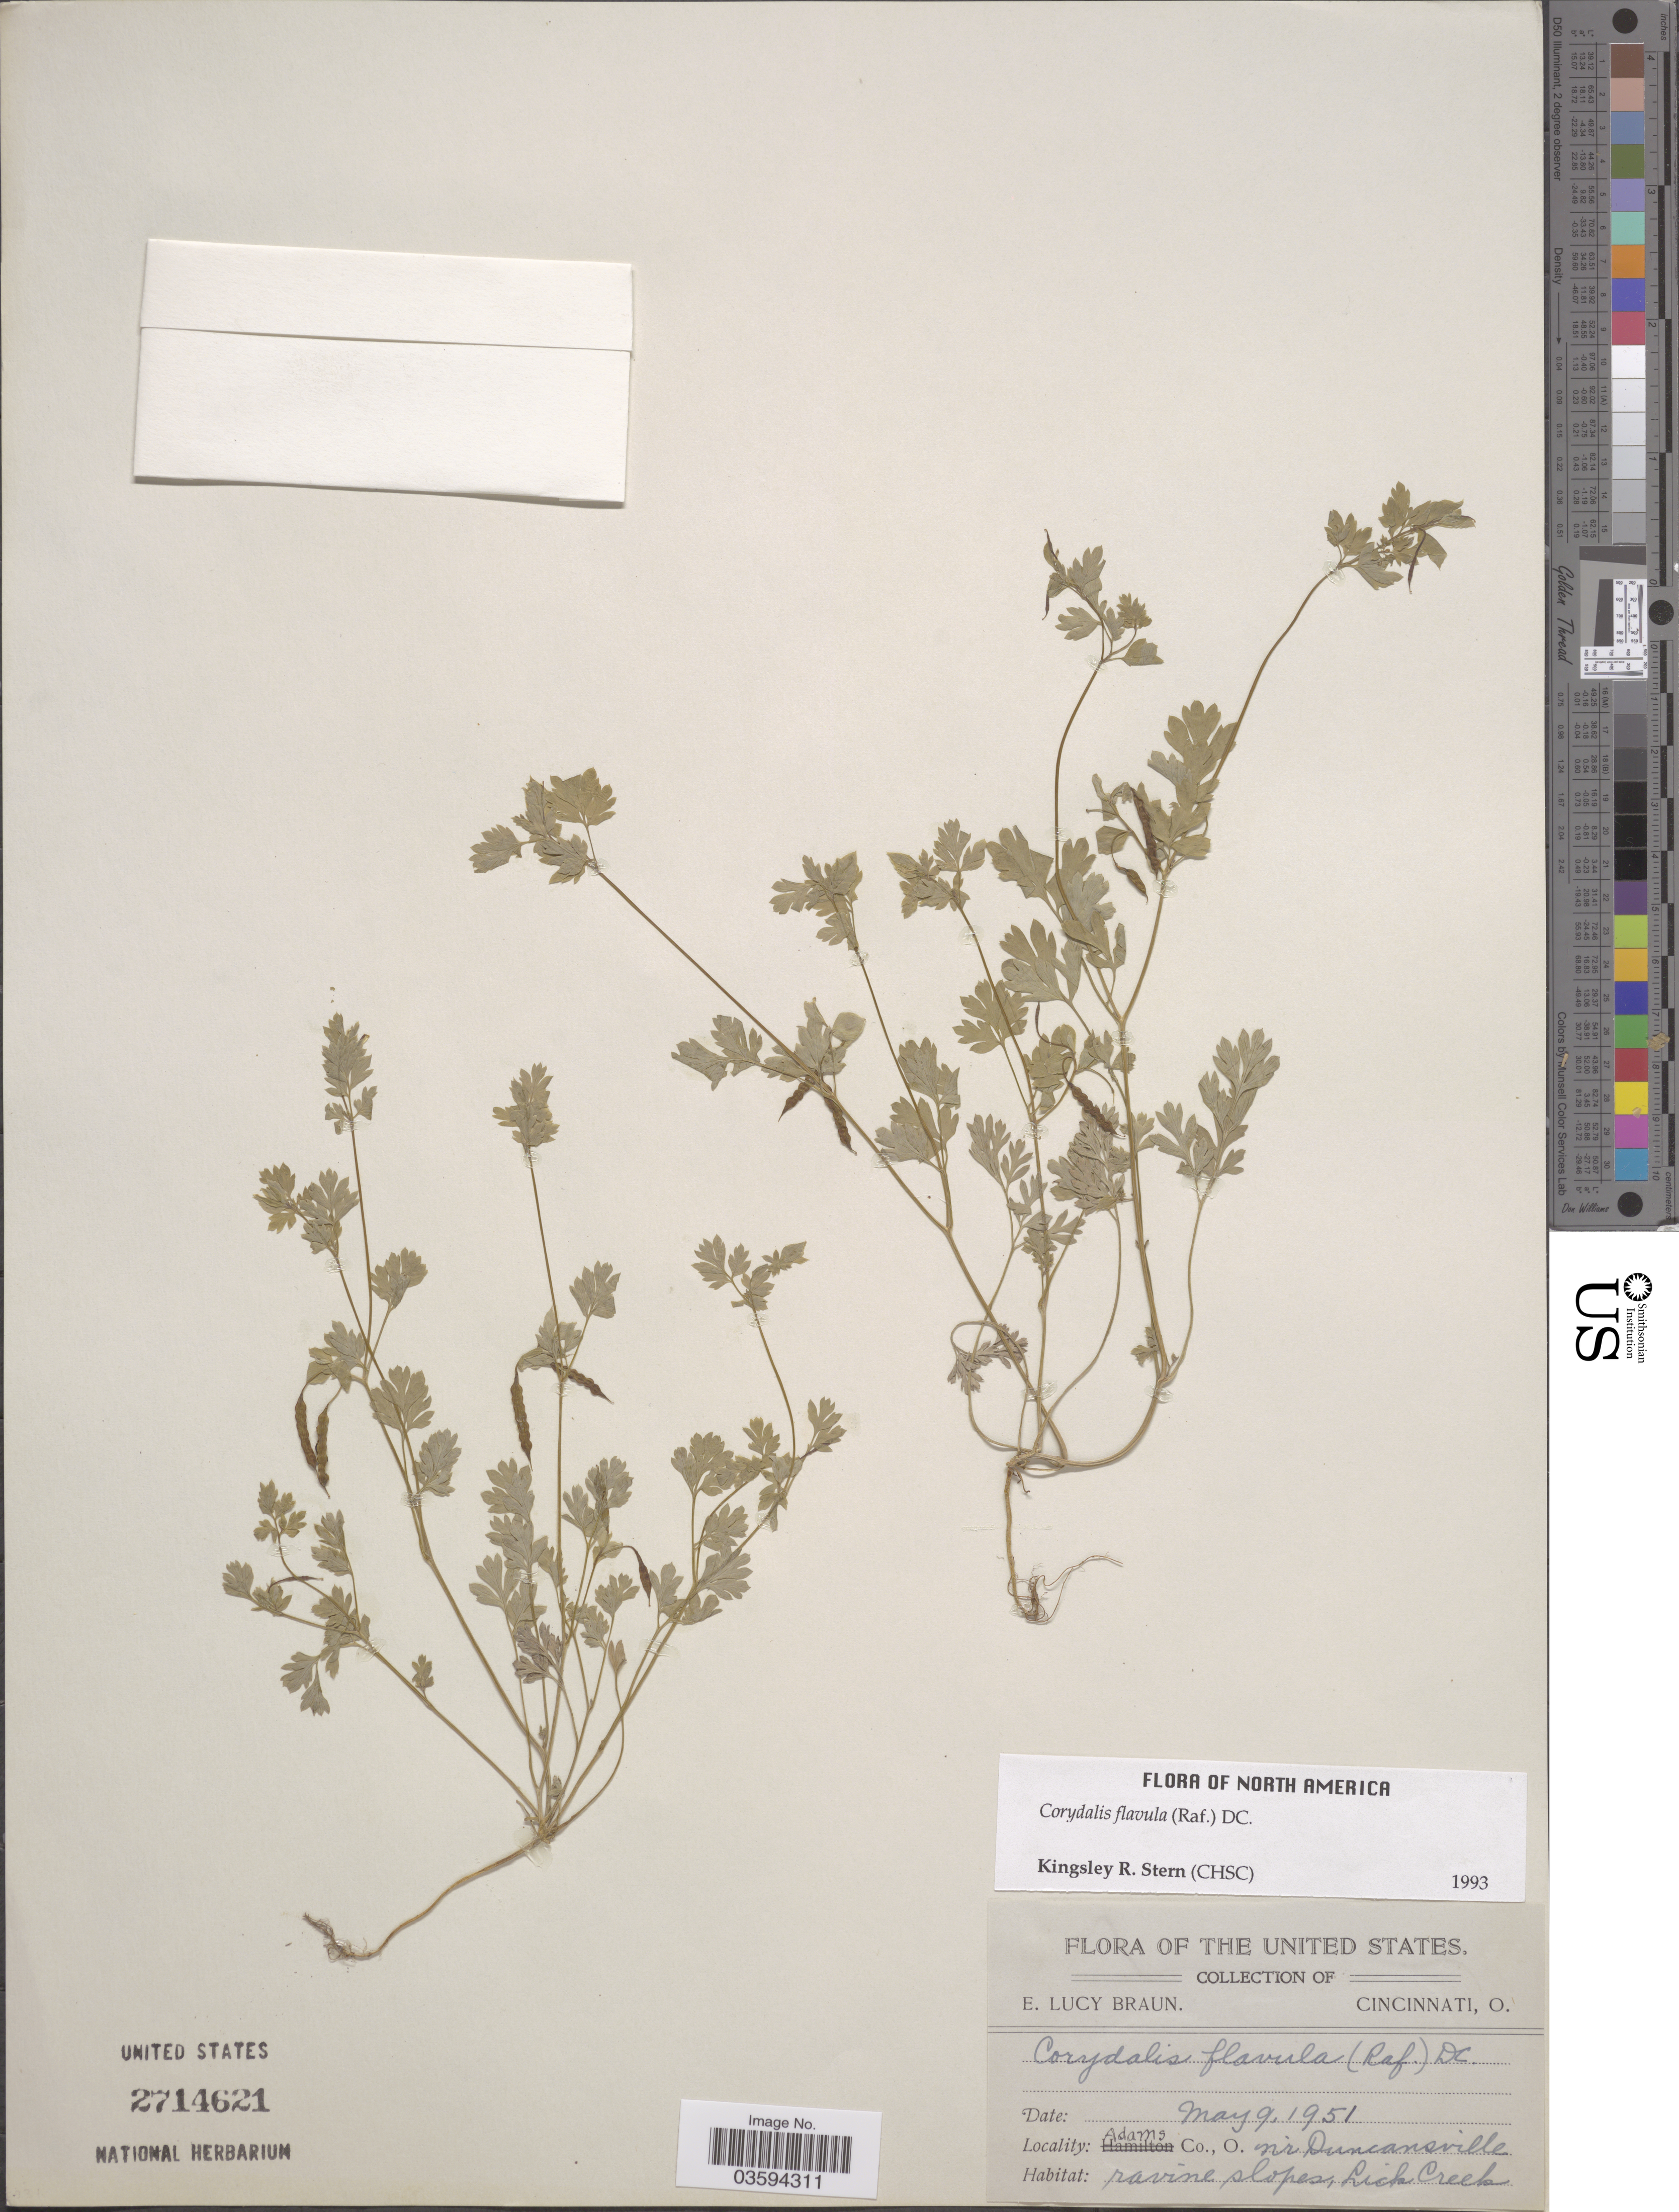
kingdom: Plantae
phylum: Tracheophyta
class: Magnoliopsida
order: Ranunculales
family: Papaveraceae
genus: Corydalis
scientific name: Corydalis flavula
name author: (Raf.) DC.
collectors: E. L. Braun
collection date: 1951-05-09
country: United States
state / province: Ohio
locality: Adams Co., nr Duncansville. Ravine slopes, Lick Creek.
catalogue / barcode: US 2714621